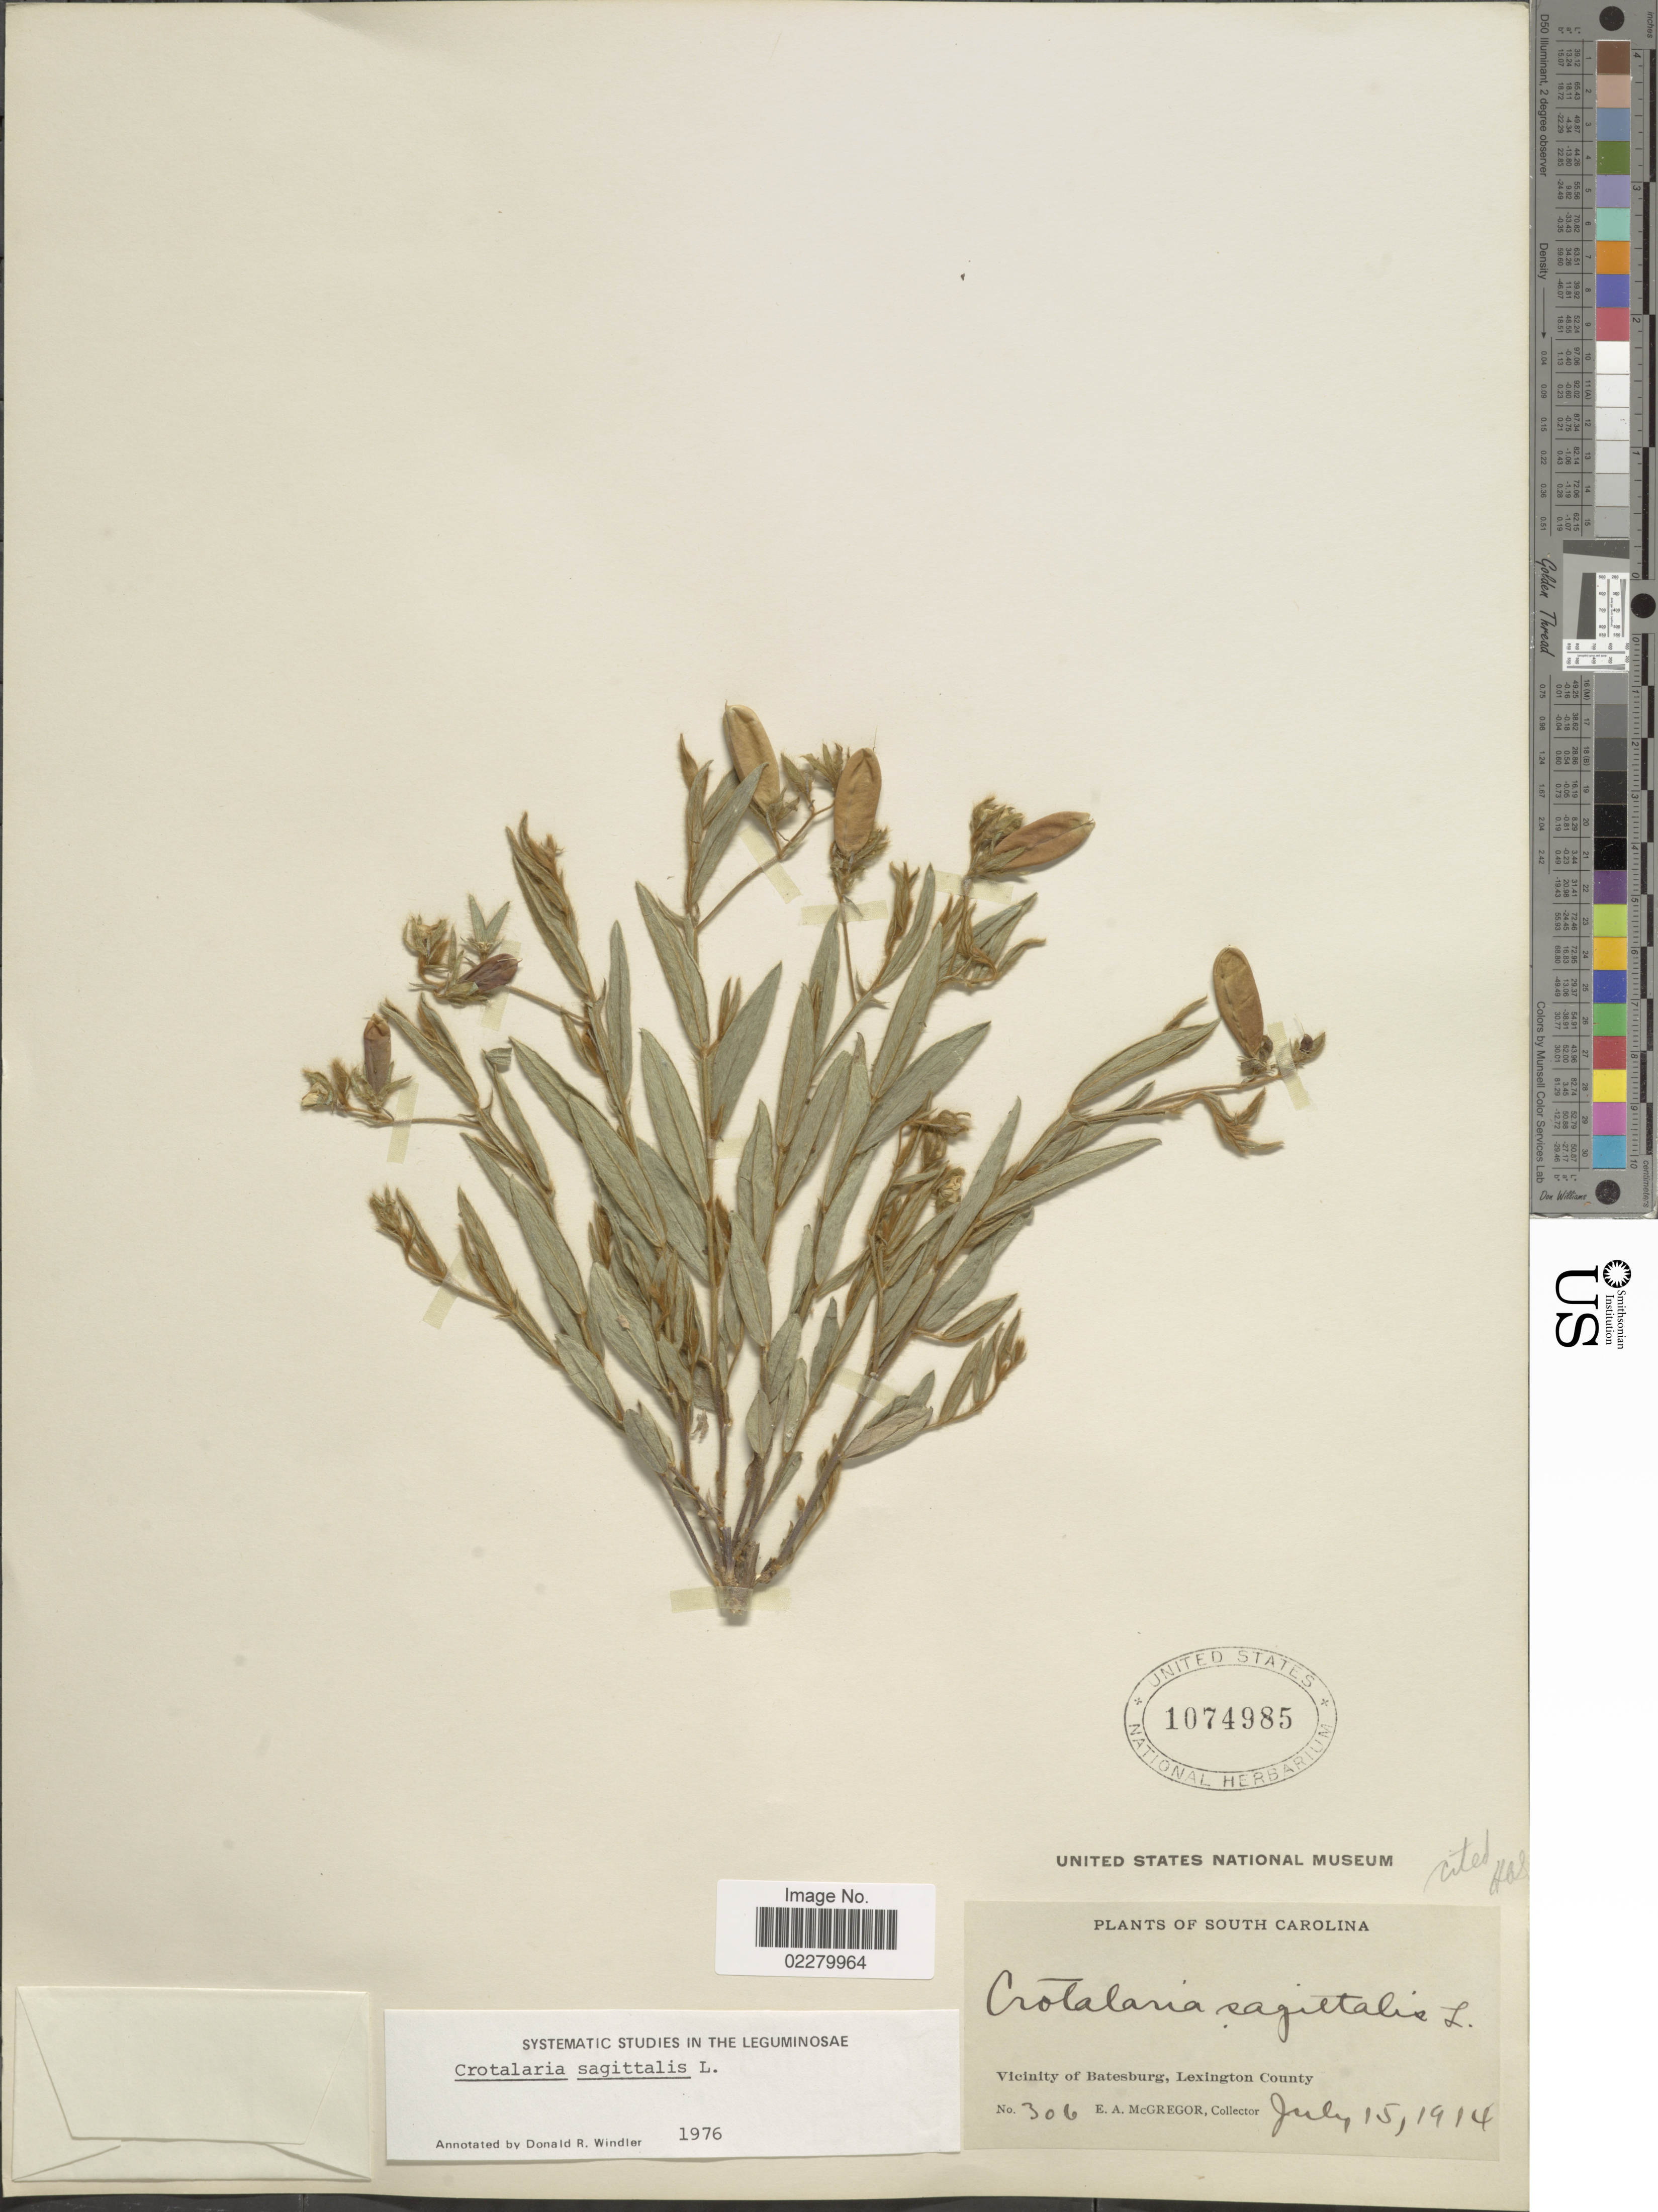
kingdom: Plantae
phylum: Tracheophyta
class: Magnoliopsida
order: Fabales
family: Fabaceae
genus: Crotalaria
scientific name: Crotalaria sagittalis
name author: L.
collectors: E. A. McGregor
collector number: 306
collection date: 1914-07-15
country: United States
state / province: South Carolina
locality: Vicinity of Batesburg, Lexington County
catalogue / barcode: US 1074985